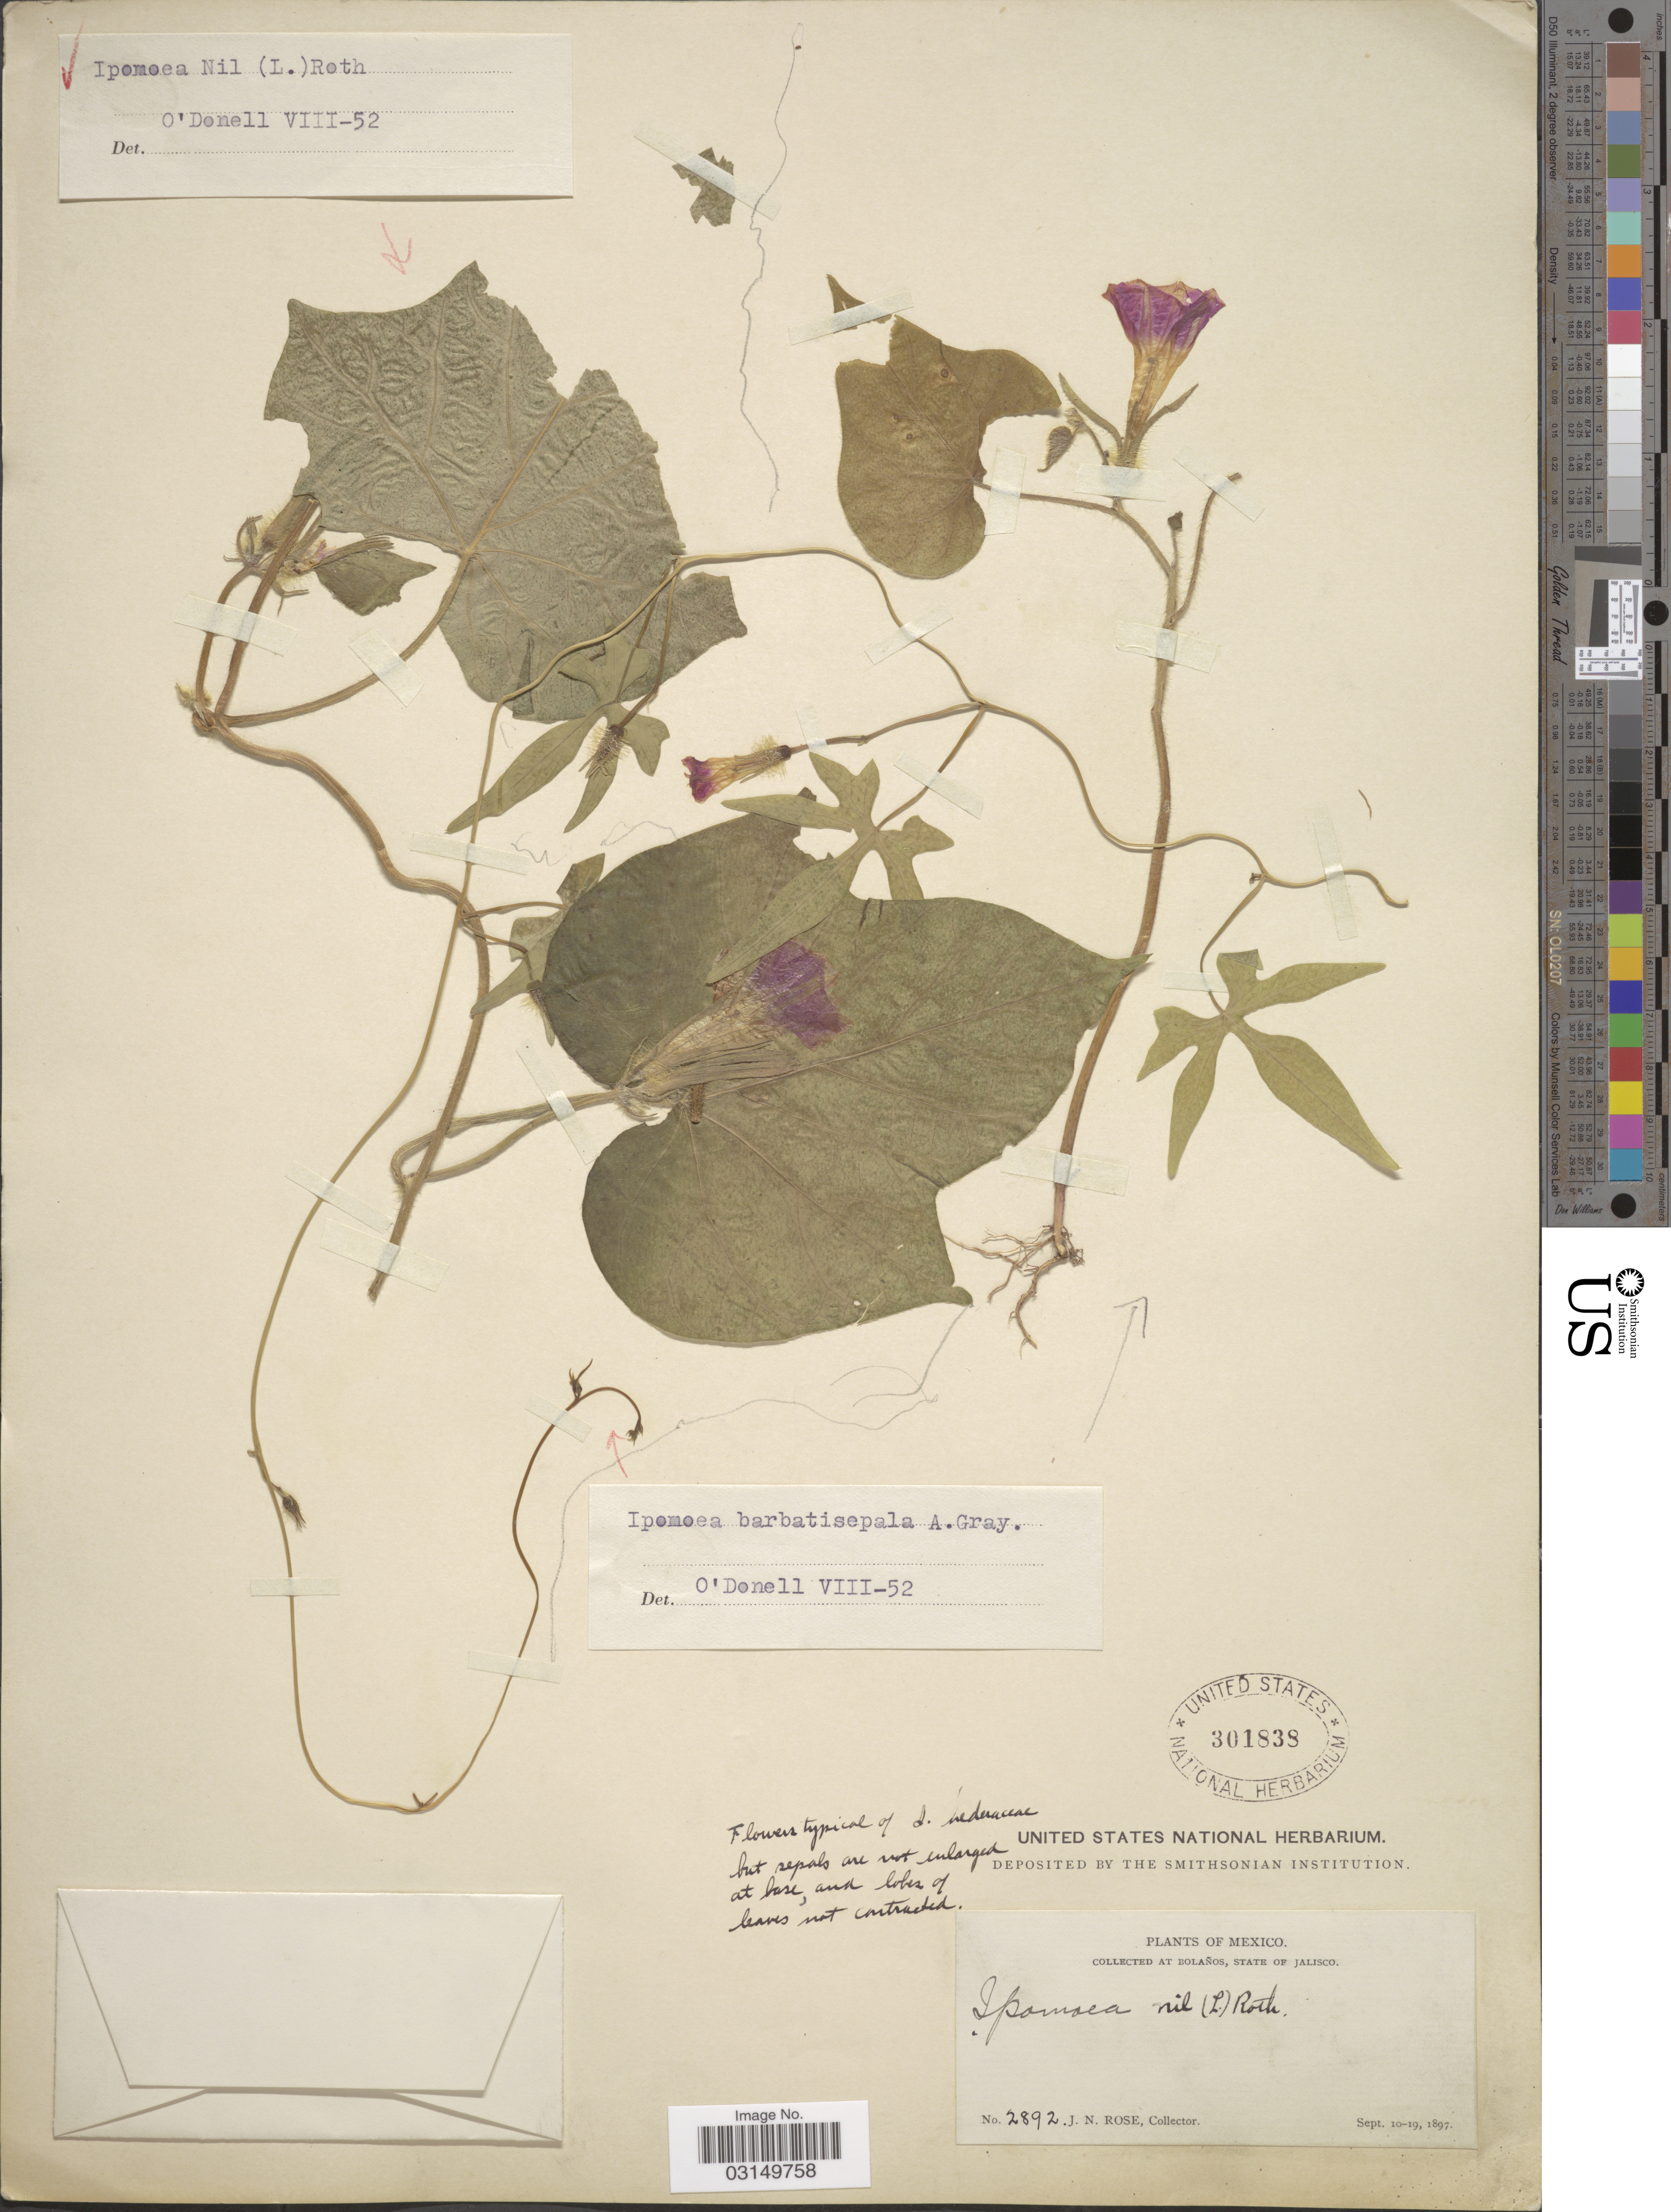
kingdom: Plantae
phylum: Tracheophyta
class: Magnoliopsida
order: Solanales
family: Convolvulaceae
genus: Ipomoea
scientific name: Ipomoea barbatisepala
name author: A. Gray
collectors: J. N. Rose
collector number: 2892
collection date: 1897-09-10/1897-09-19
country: Mexico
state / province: Jalisco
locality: At Bolaños, State of Jalisco.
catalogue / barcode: US 301838